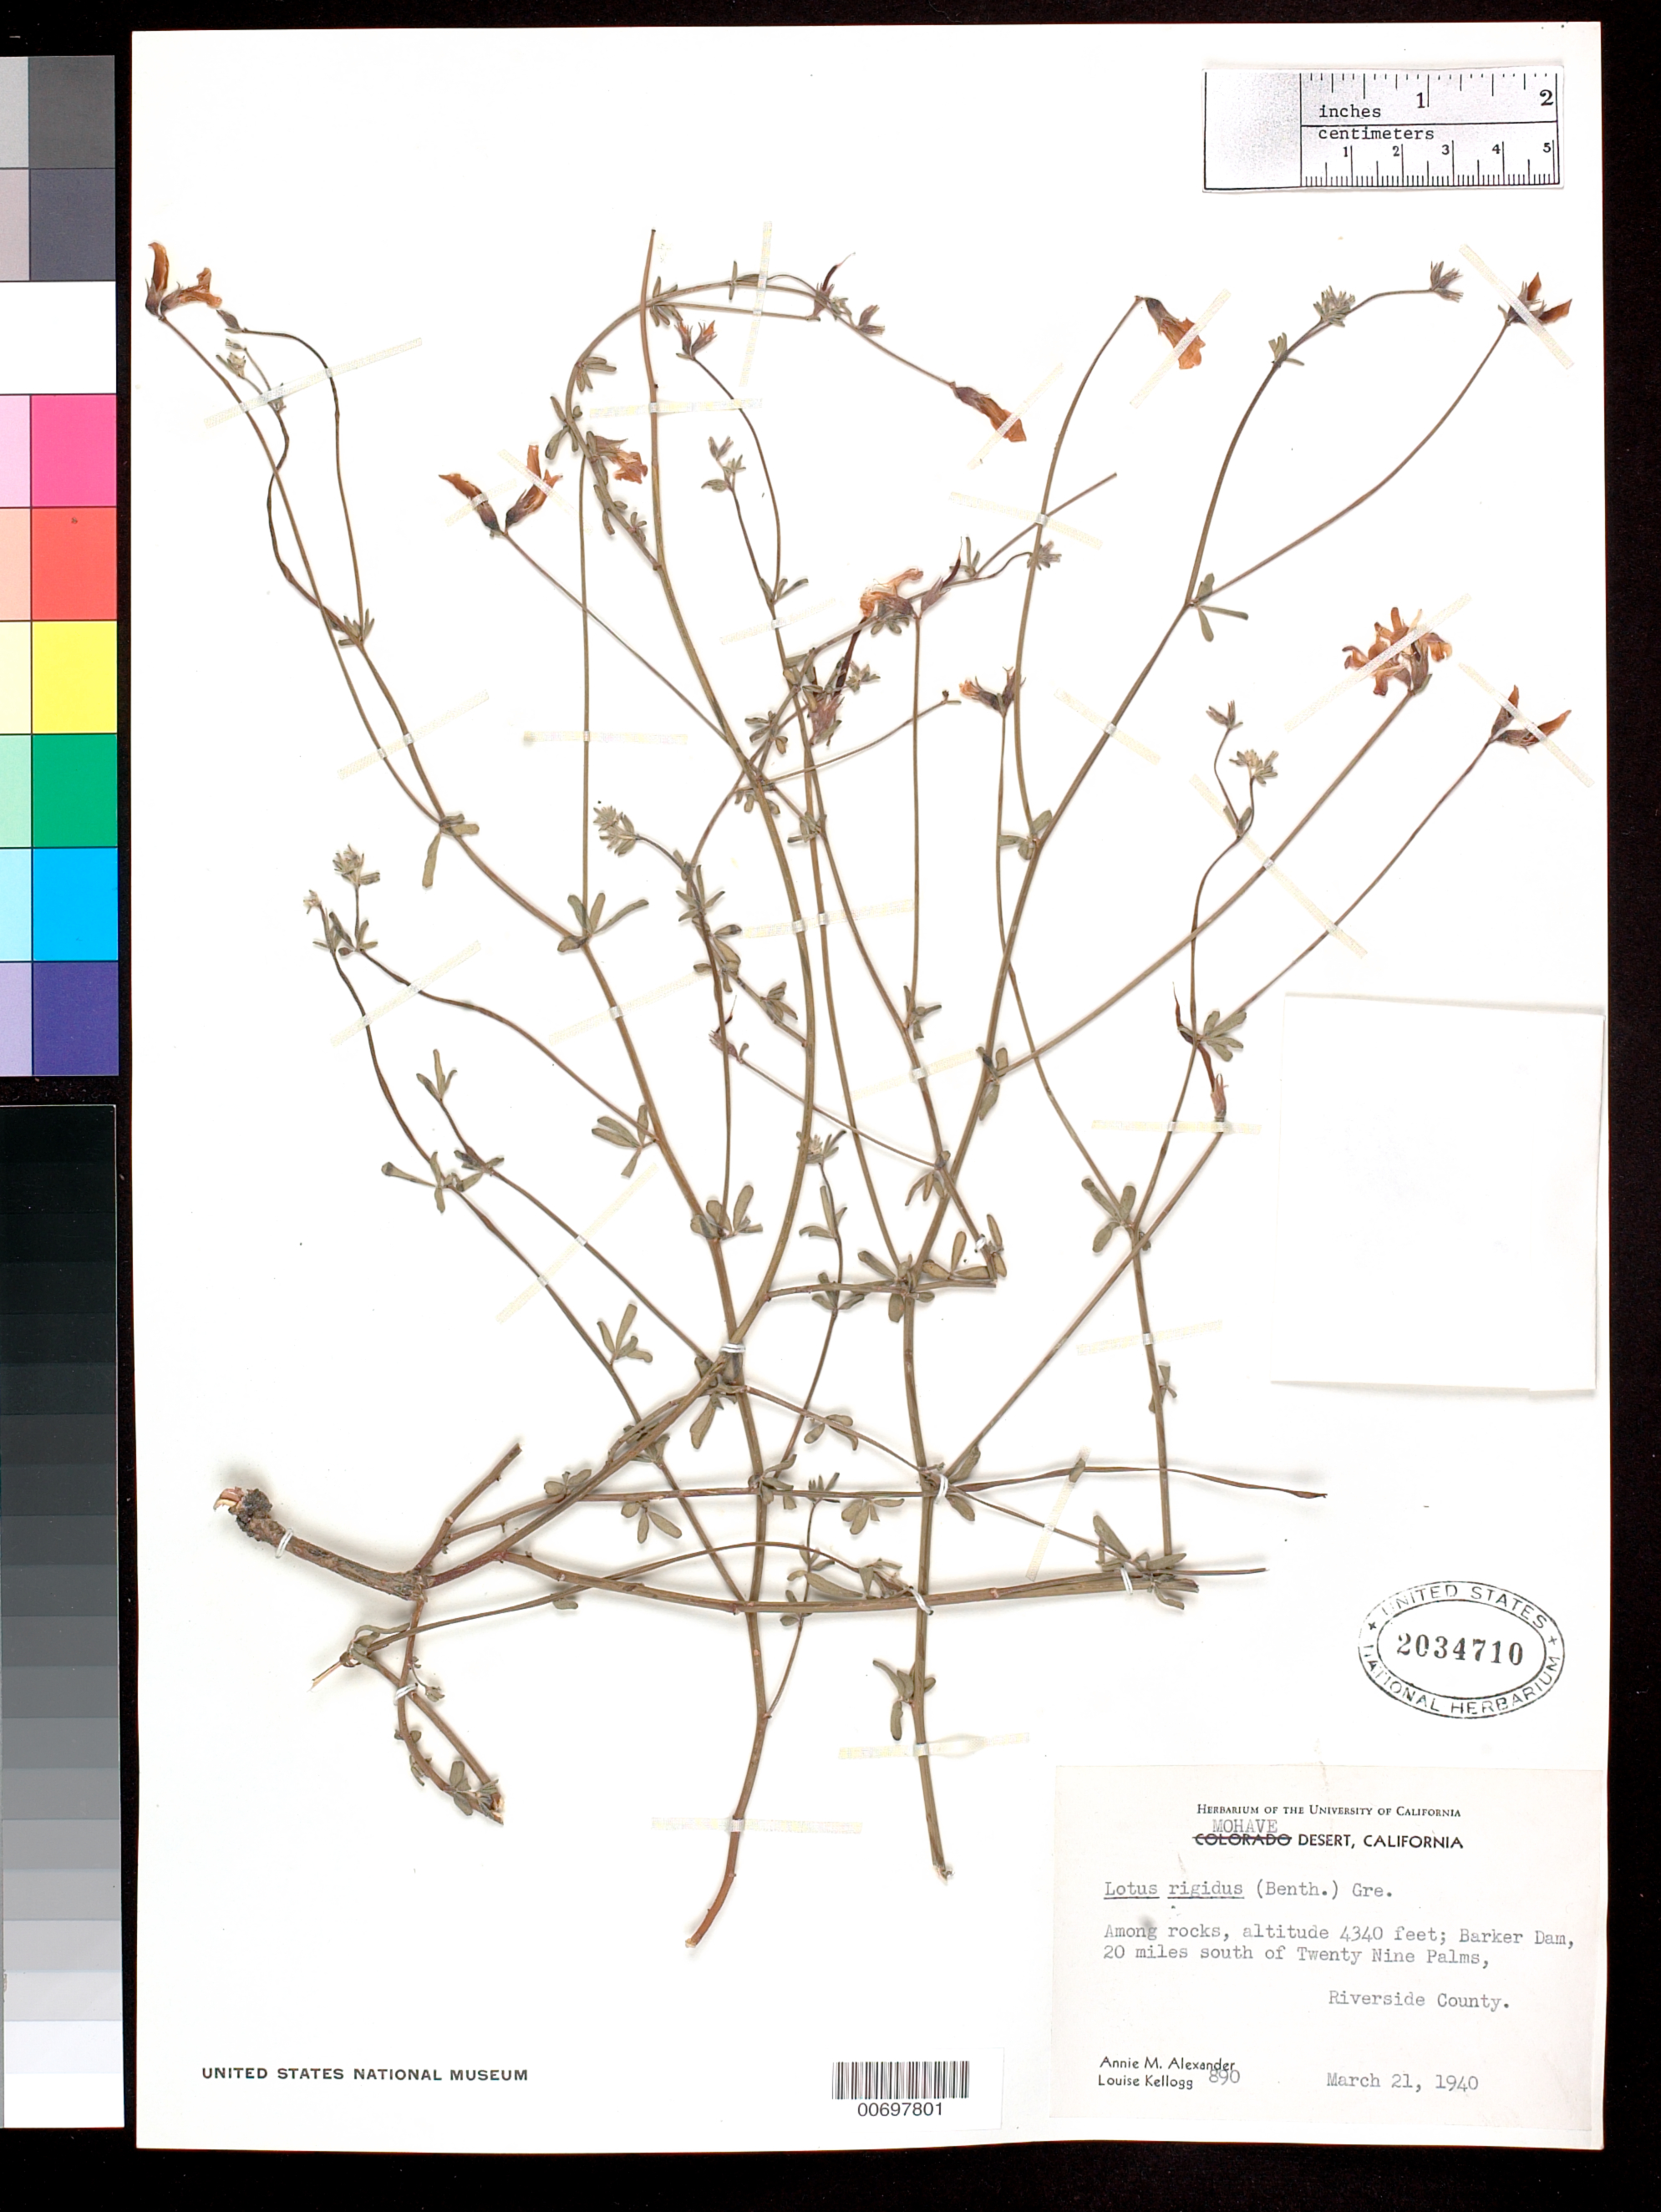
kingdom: Plantae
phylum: Tracheophyta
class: Magnoliopsida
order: Fabales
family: Fabaceae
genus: Ottleya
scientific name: Ottleya rigida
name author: (Benth.) D.D. Sokoloff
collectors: A. M. Alexander & L. Kellogg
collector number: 890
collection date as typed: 21 Mar 1940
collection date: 1940-03-21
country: United States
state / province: California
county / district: Riverside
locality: Barker Dam, 20 miles south of Twenty Nine Palms, Mohave Desert.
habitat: Among rocks.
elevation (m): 1323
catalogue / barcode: US 2034710